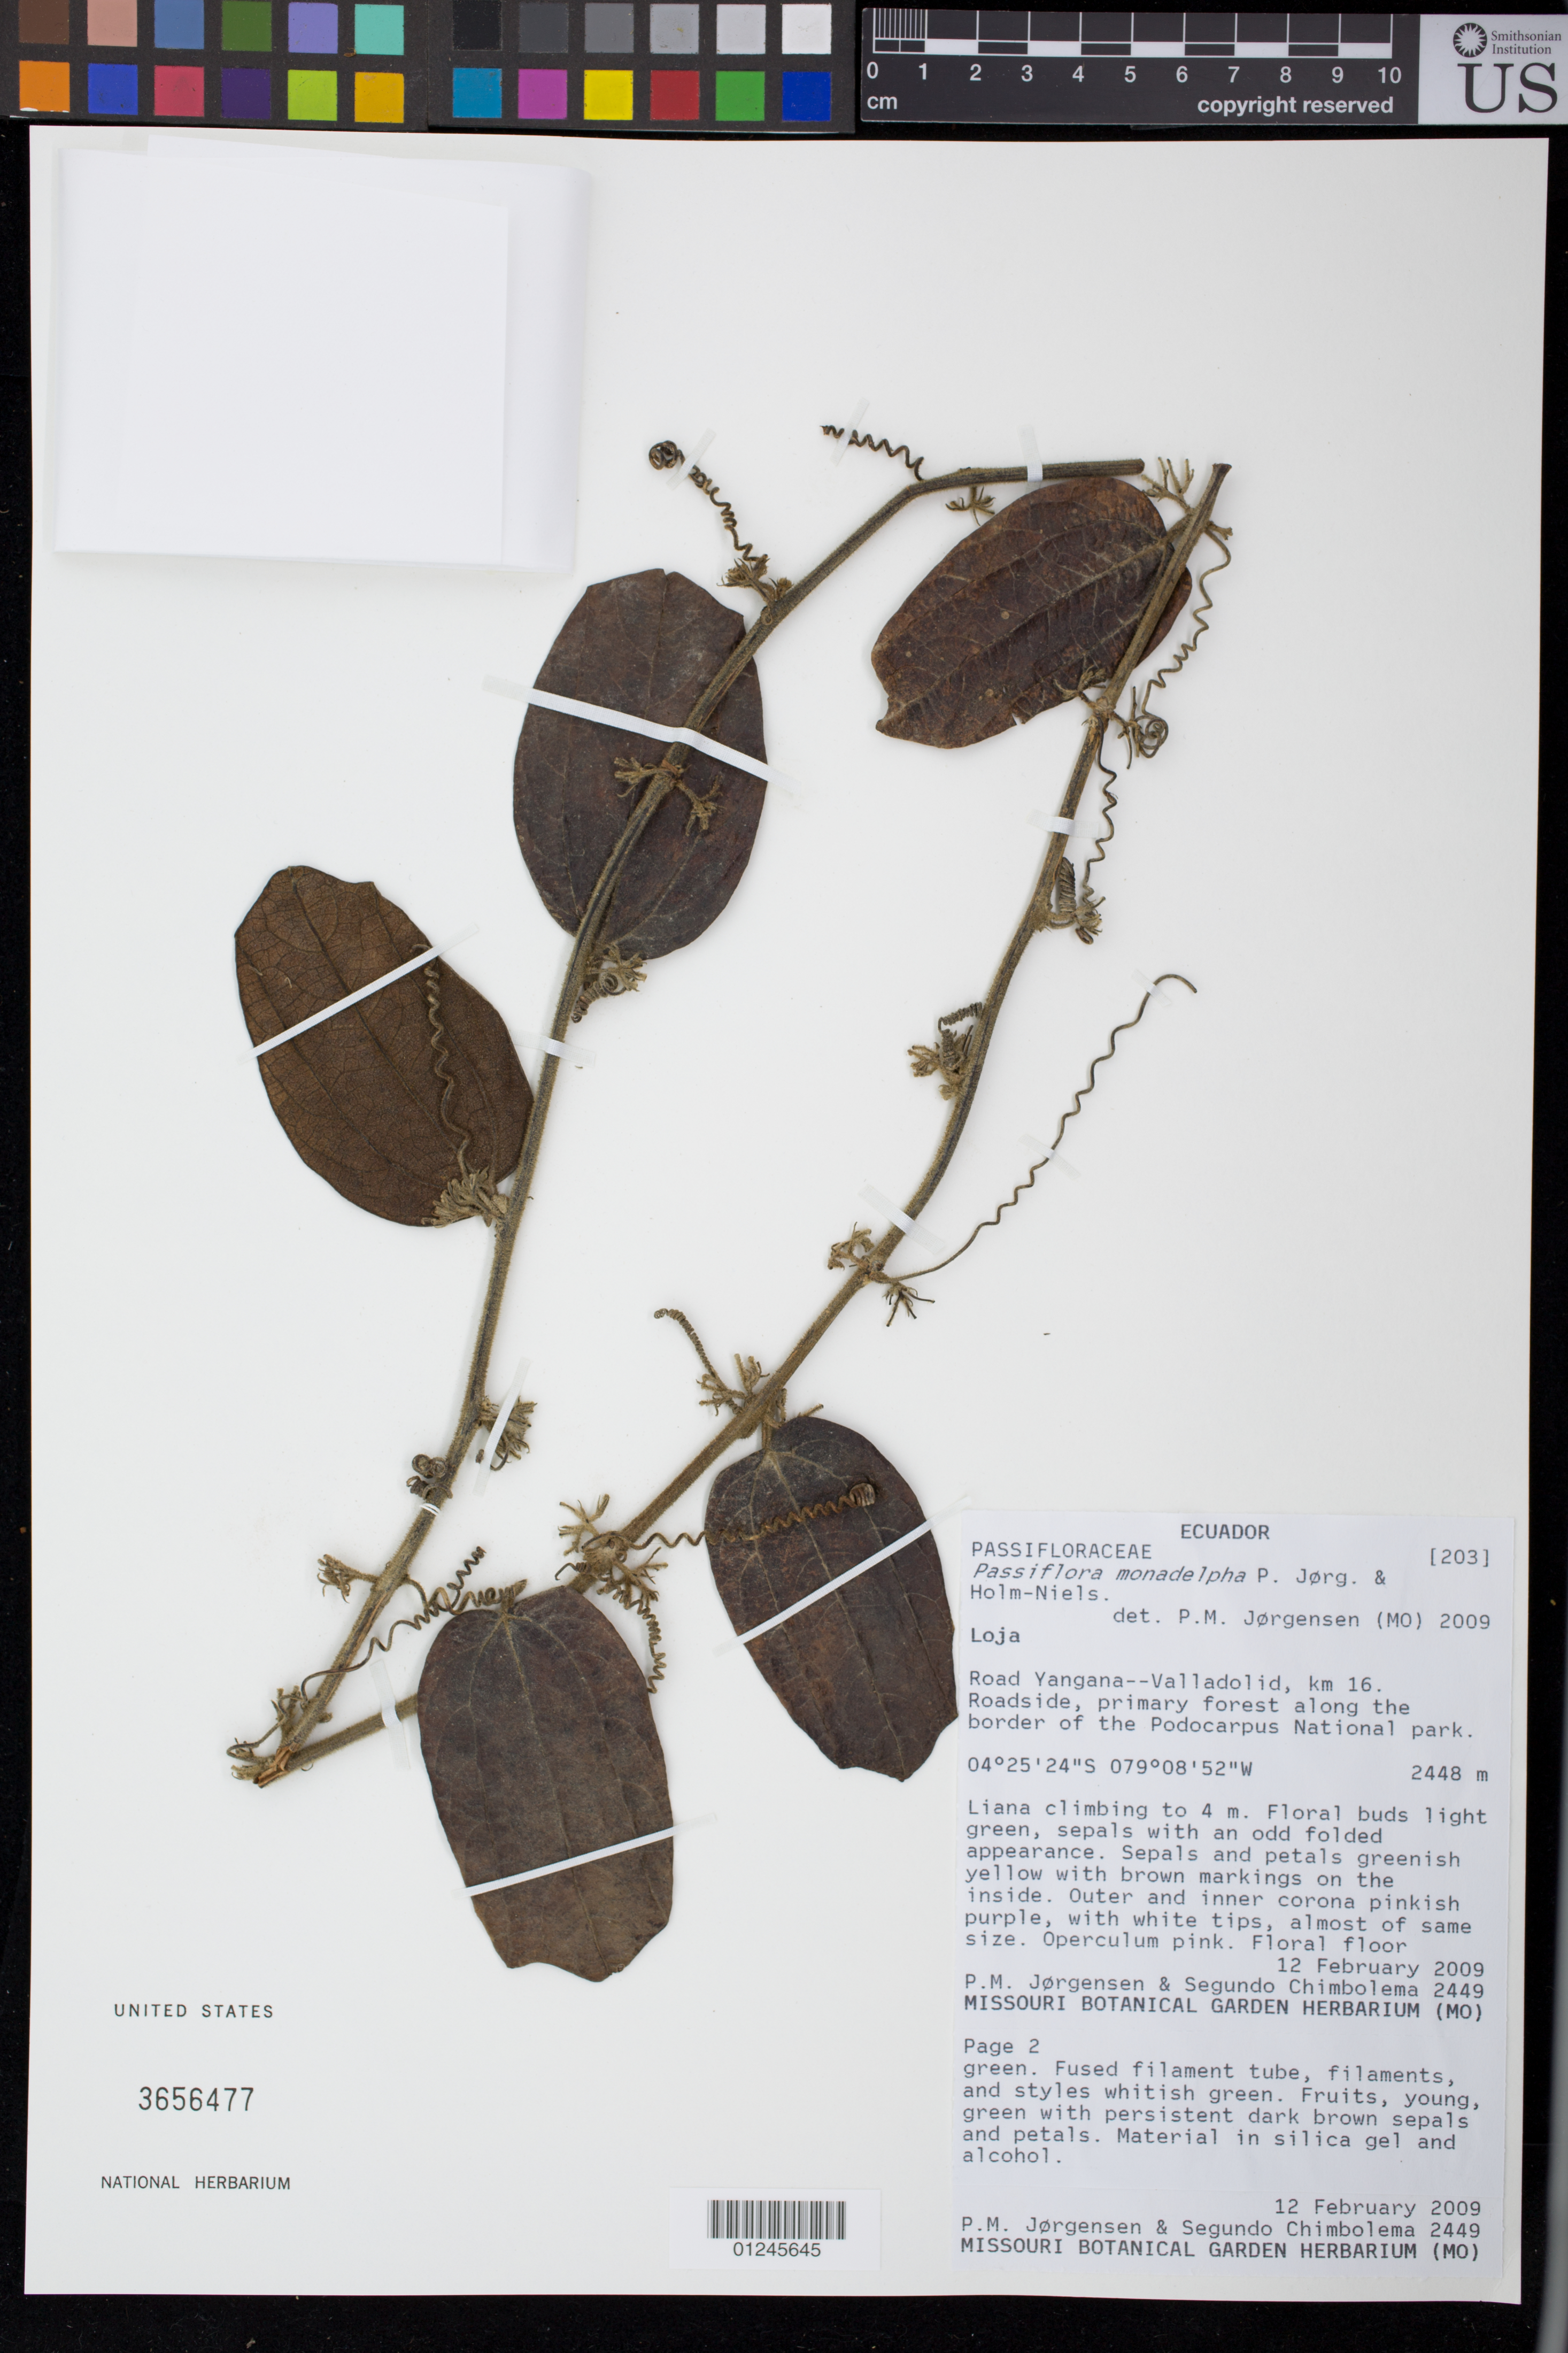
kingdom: Plantae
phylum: Tracheophyta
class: Magnoliopsida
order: Malpighiales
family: Passifloraceae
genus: Passiflora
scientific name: Passiflora monadelpha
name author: P. Jørg. & Holm-Niels.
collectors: P. M. Jørgensen & S. Chimbolema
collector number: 2449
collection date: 2009-02-12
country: Ecuador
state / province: Loja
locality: Road Yangana -- Valladolid, km 16. Roadside, primary forest along the border of the Podocarpus National park.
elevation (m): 2448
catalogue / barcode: US 3656477